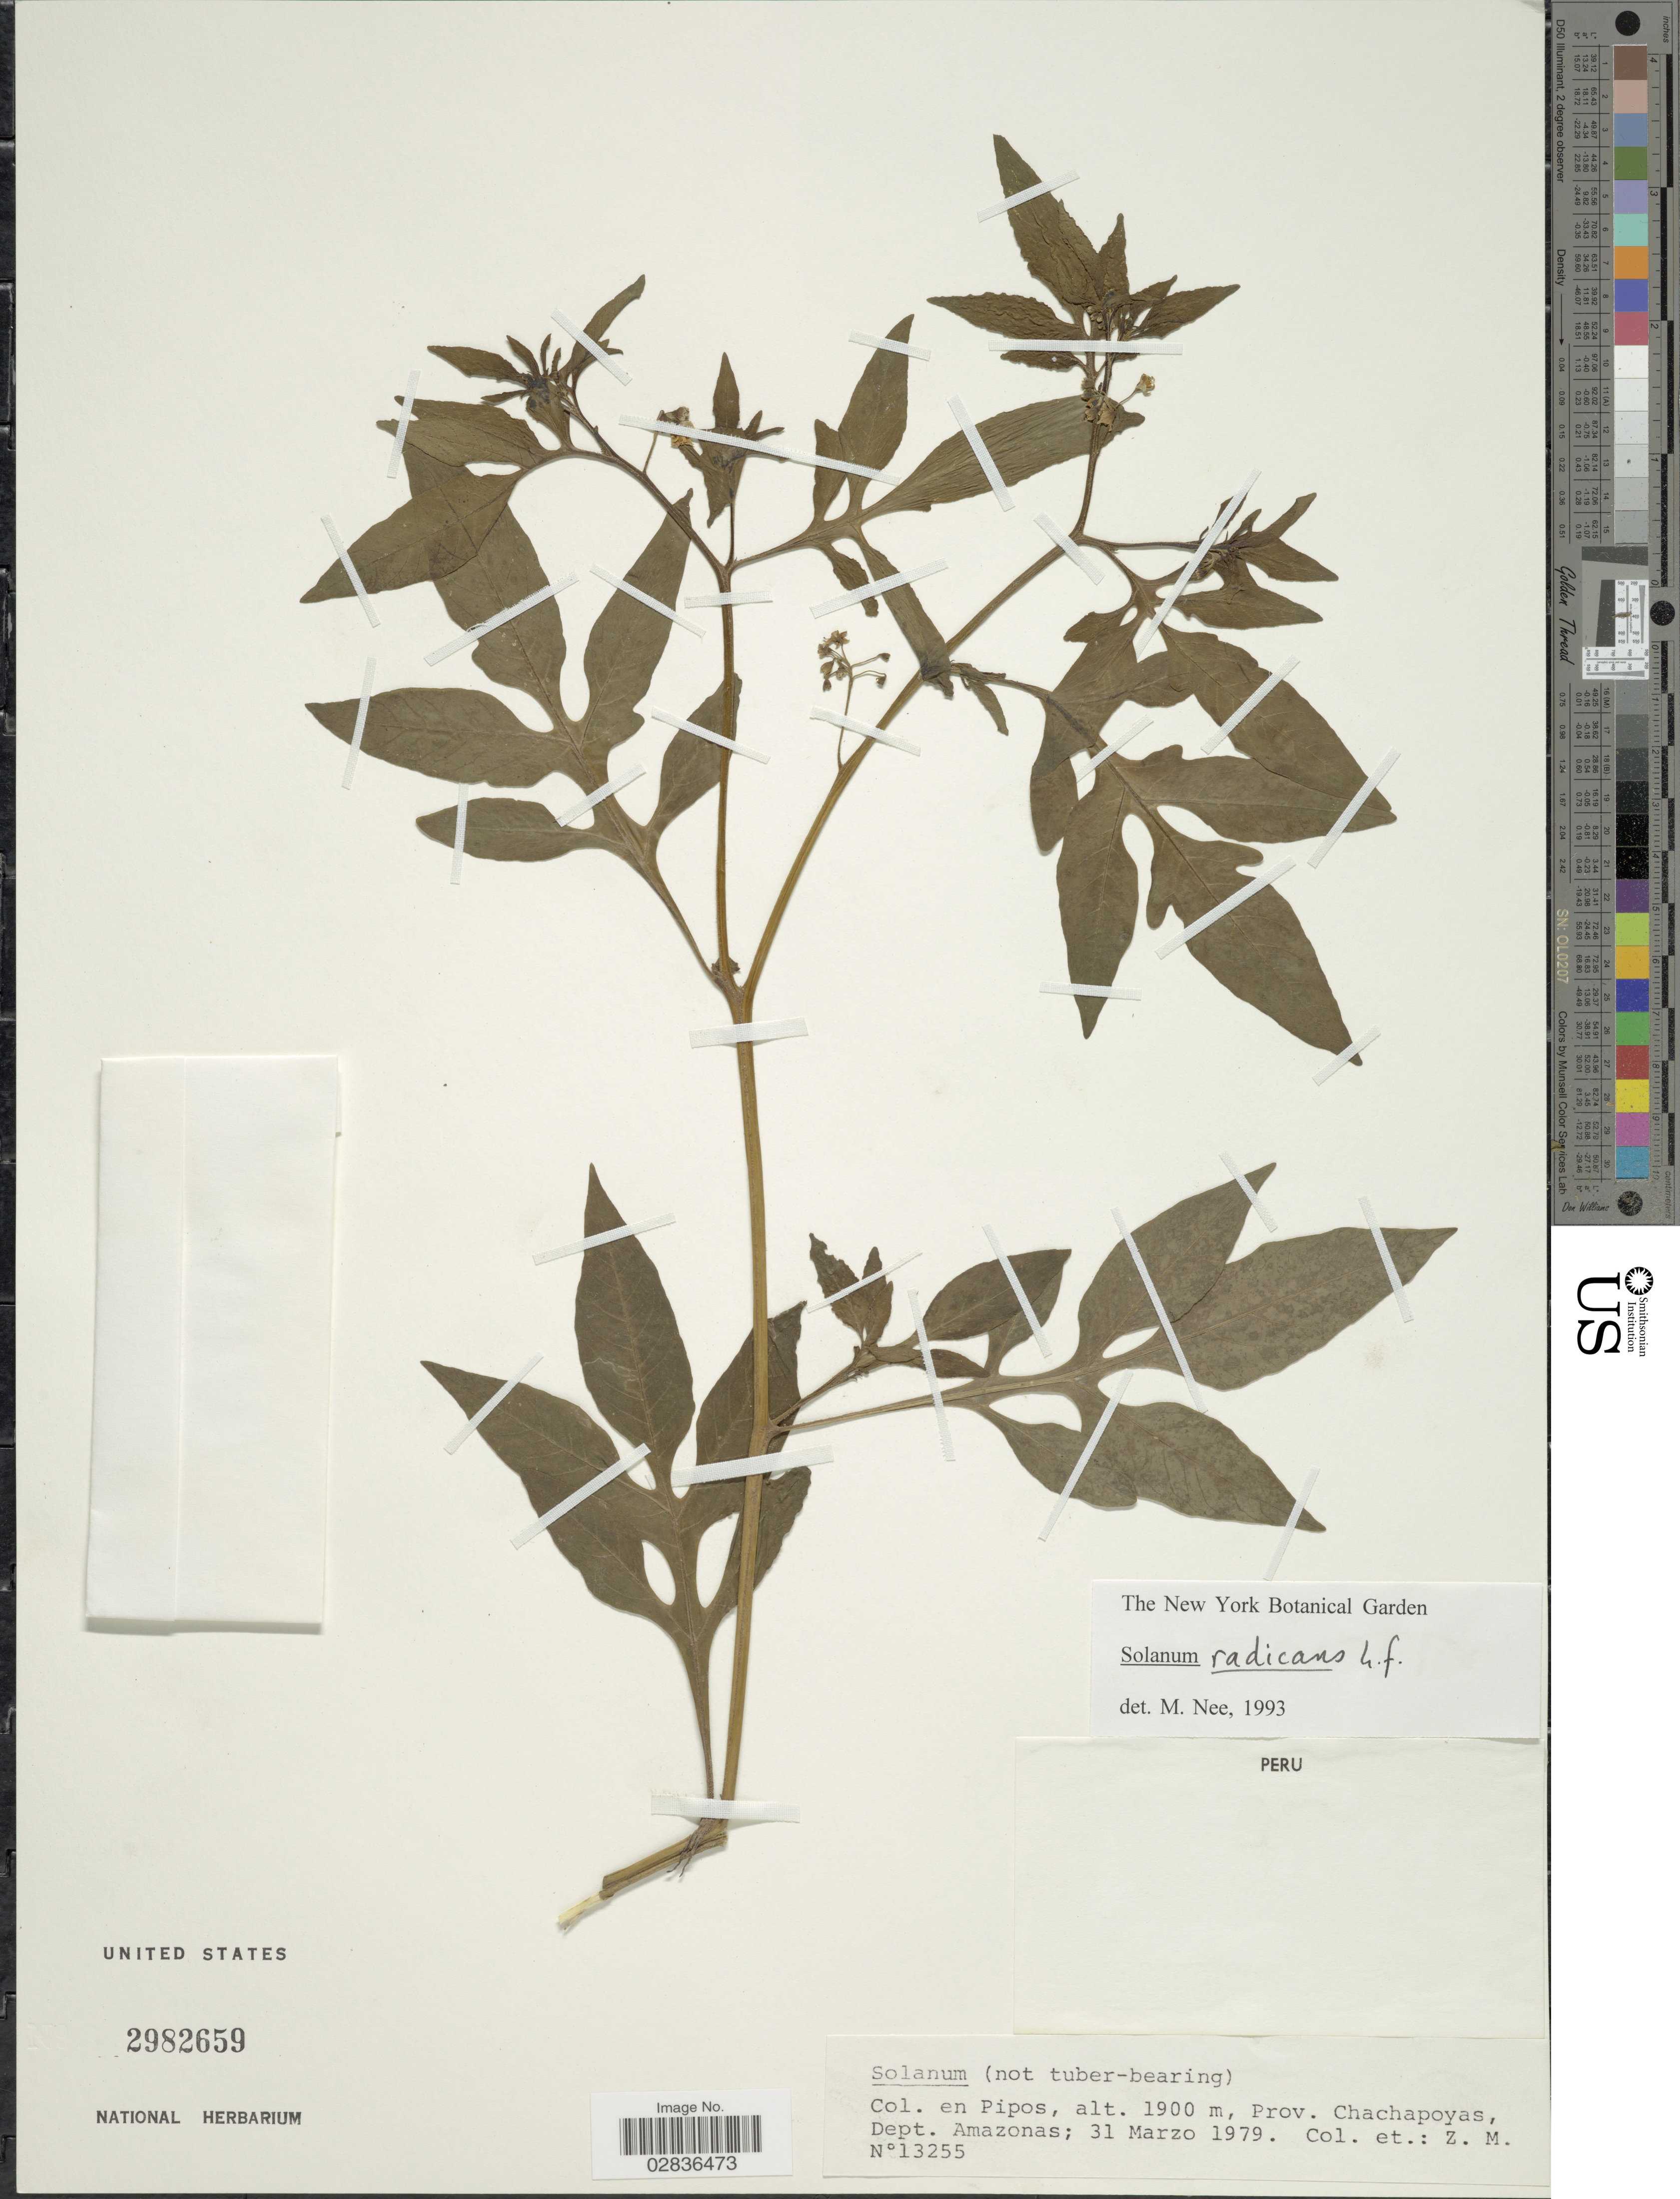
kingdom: Plantae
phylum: Tracheophyta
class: Magnoliopsida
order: Solanales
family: Solanaceae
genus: Solanum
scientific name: Solanum radicans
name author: L. f.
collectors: Z. M.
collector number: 13255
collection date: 1979-03-31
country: Peru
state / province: Amazonas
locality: Col. en Pipos, Prov. Chachapoyas, Dept. Amazonas.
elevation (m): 1900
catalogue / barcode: US 2982659